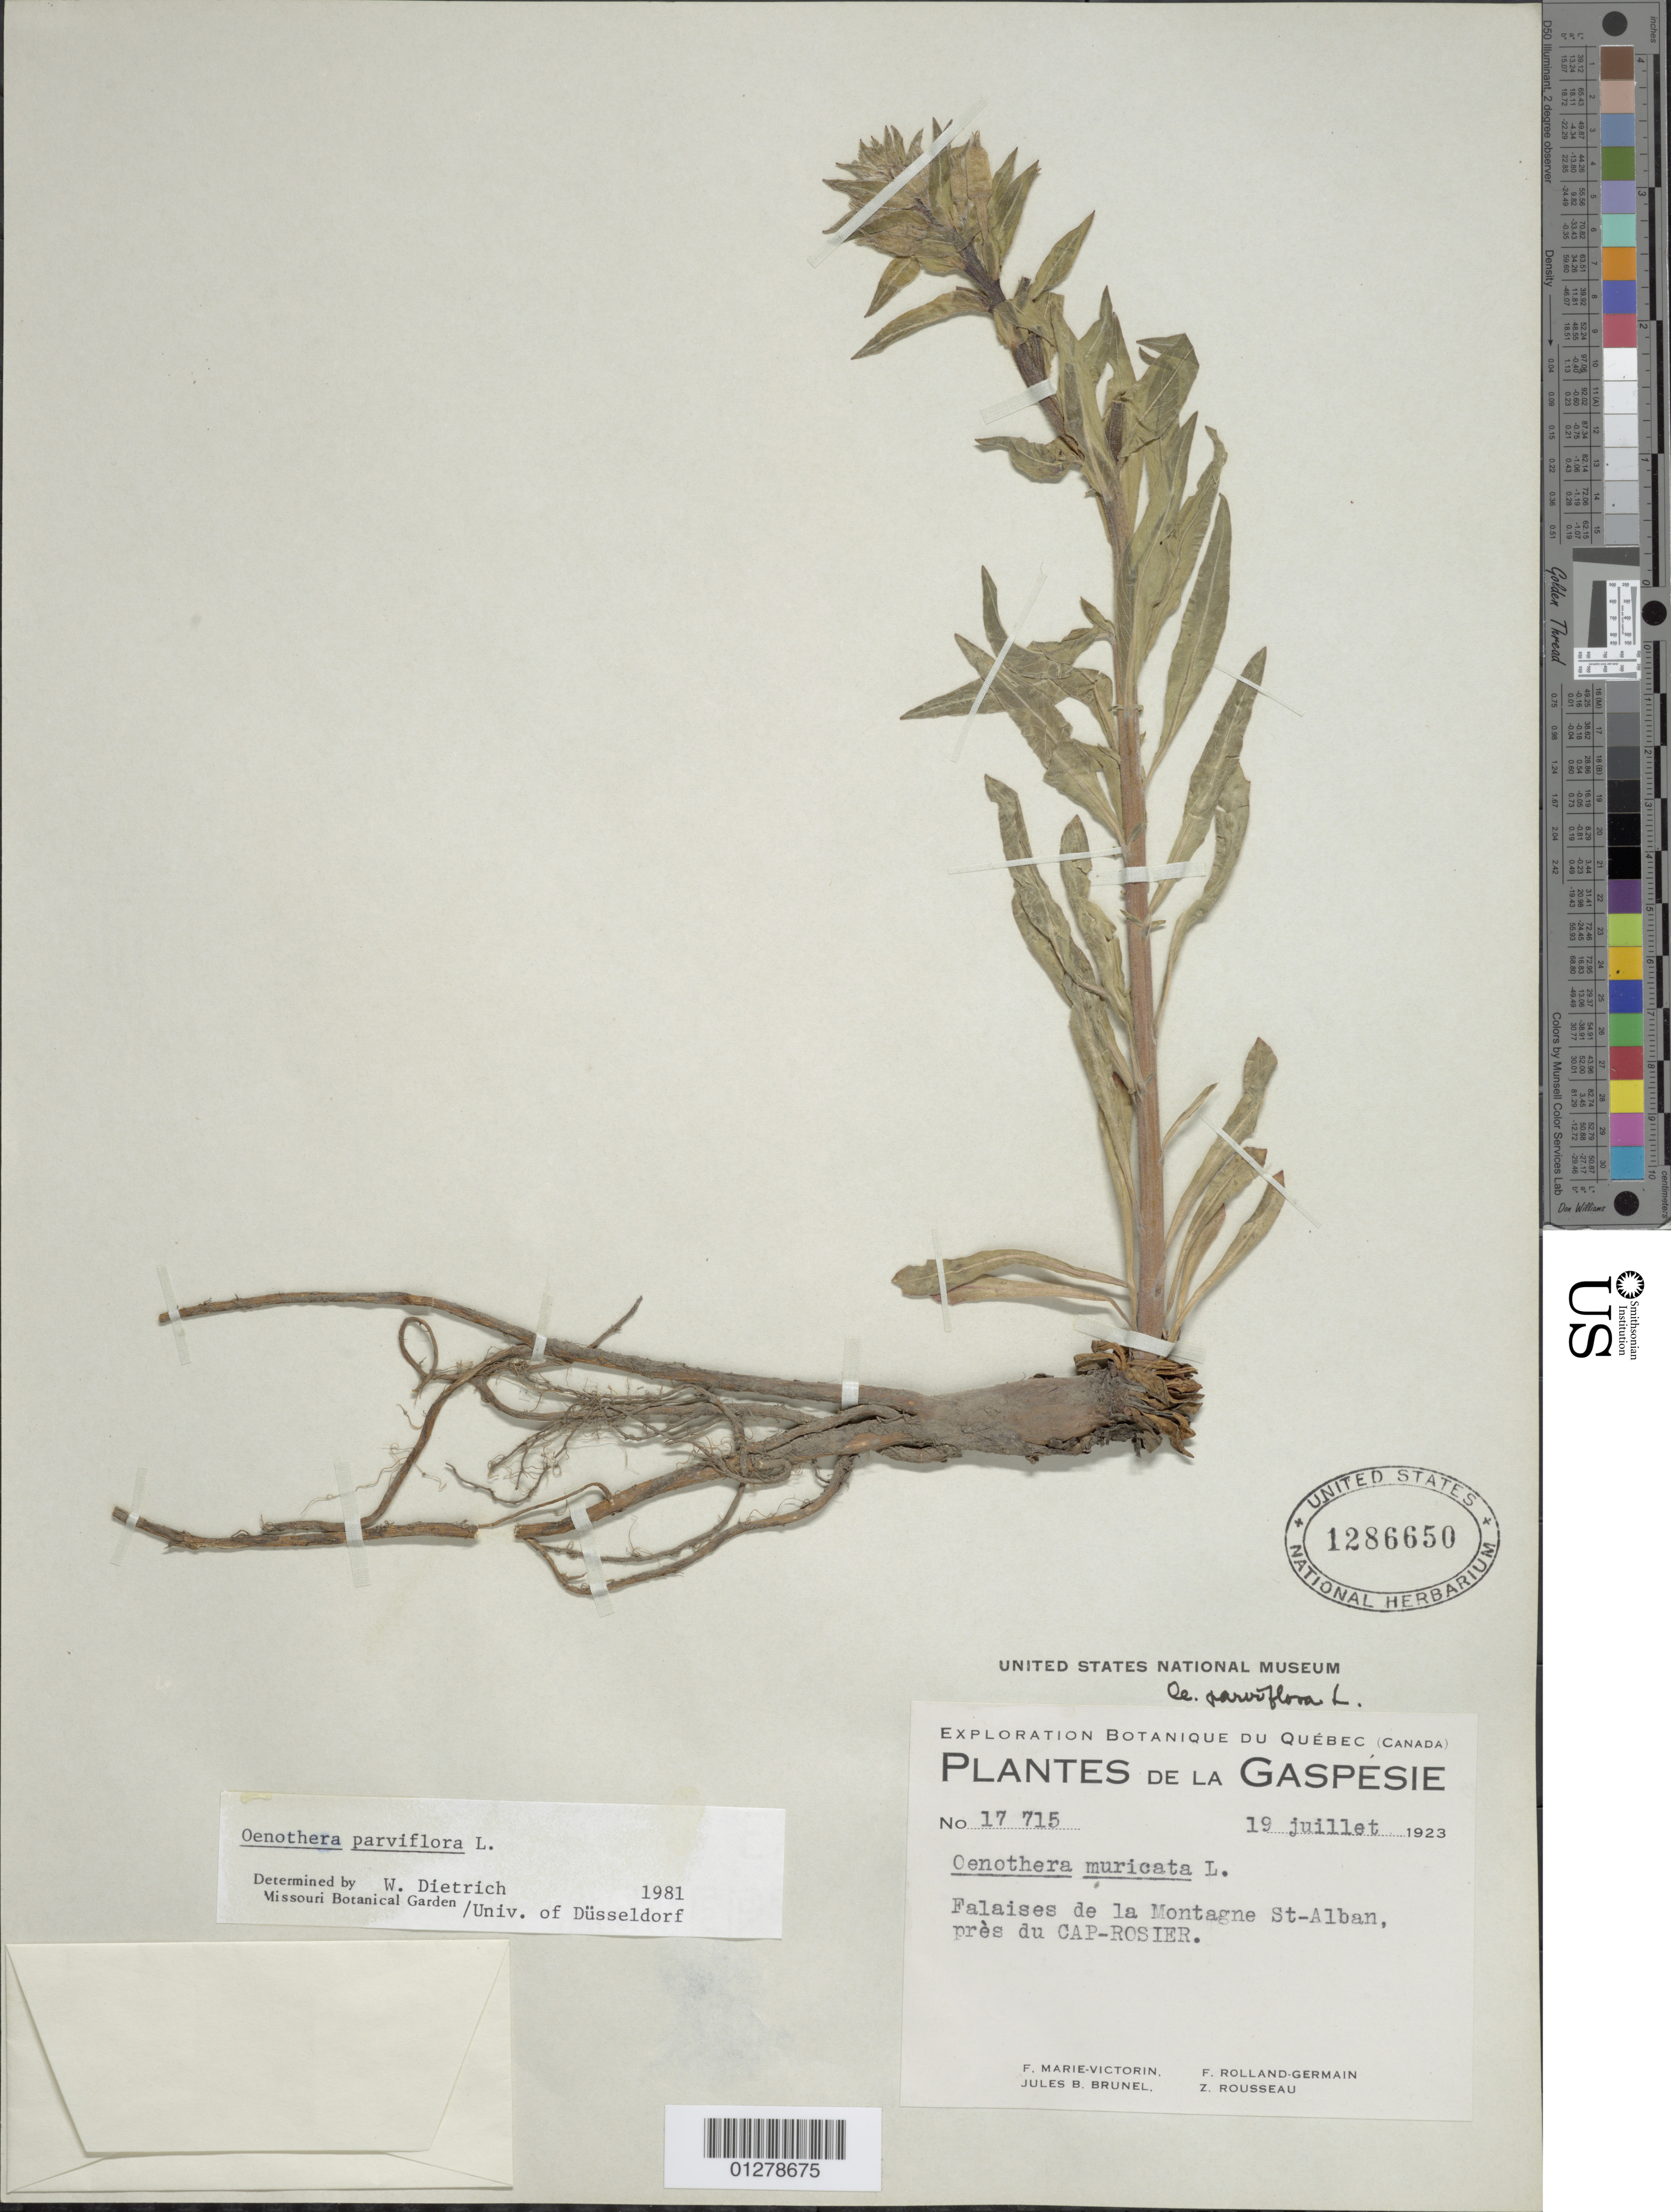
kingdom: Plantae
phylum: Tracheophyta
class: Magnoliopsida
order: Myrtales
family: Onagraceae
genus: Oenothera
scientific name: Oenothera parviflora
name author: L.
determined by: Dietrich, W.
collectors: Fr. Marie-Victorin, Rolland-Germain, J. Brunel & Z. Rousseau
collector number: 17 715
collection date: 1923-07-19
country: Canada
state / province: Quebec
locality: Gaspesie, Cap- Rosier, Montagne St-Alban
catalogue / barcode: US 1286650